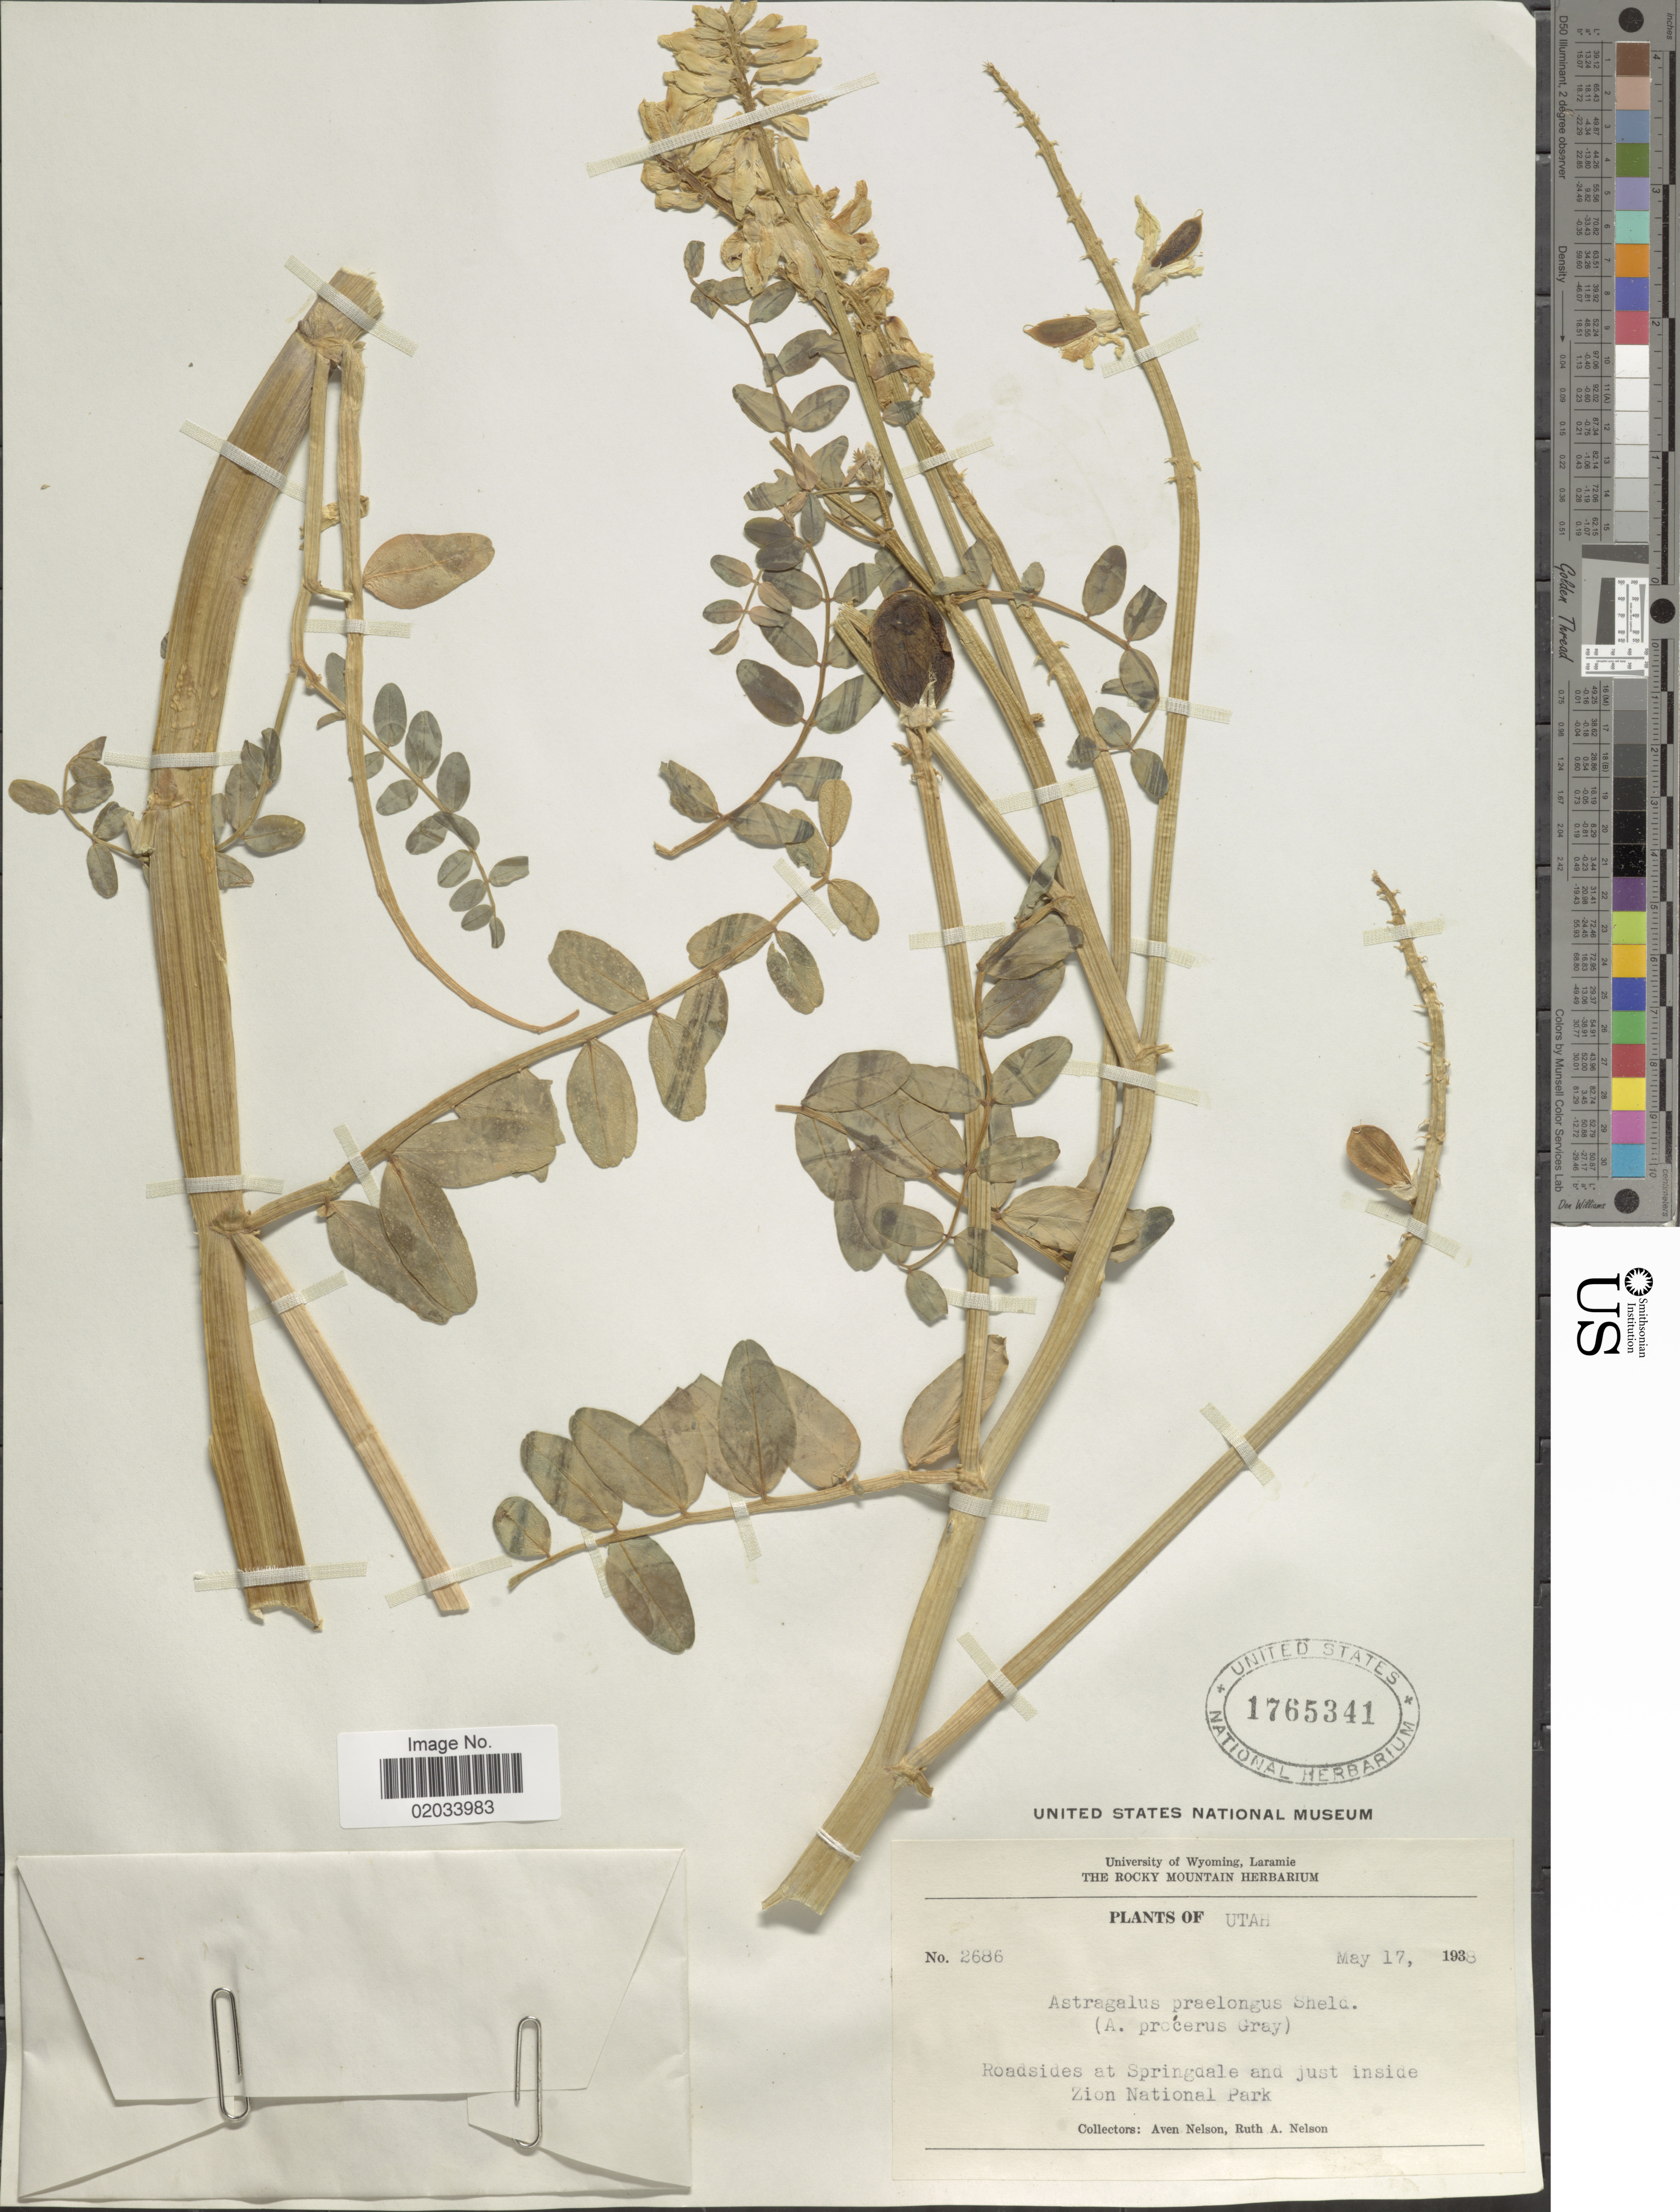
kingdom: Plantae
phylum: Tracheophyta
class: Magnoliopsida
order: Fabales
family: Fabaceae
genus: Astragalus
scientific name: Astragalus praelongus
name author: E. Sheld.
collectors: A. Nelson & R. A. Nelson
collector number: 2686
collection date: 1938-05-17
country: United States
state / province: Utah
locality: Roadsides at Springdale and just inside Zion National Park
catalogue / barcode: US 1765341